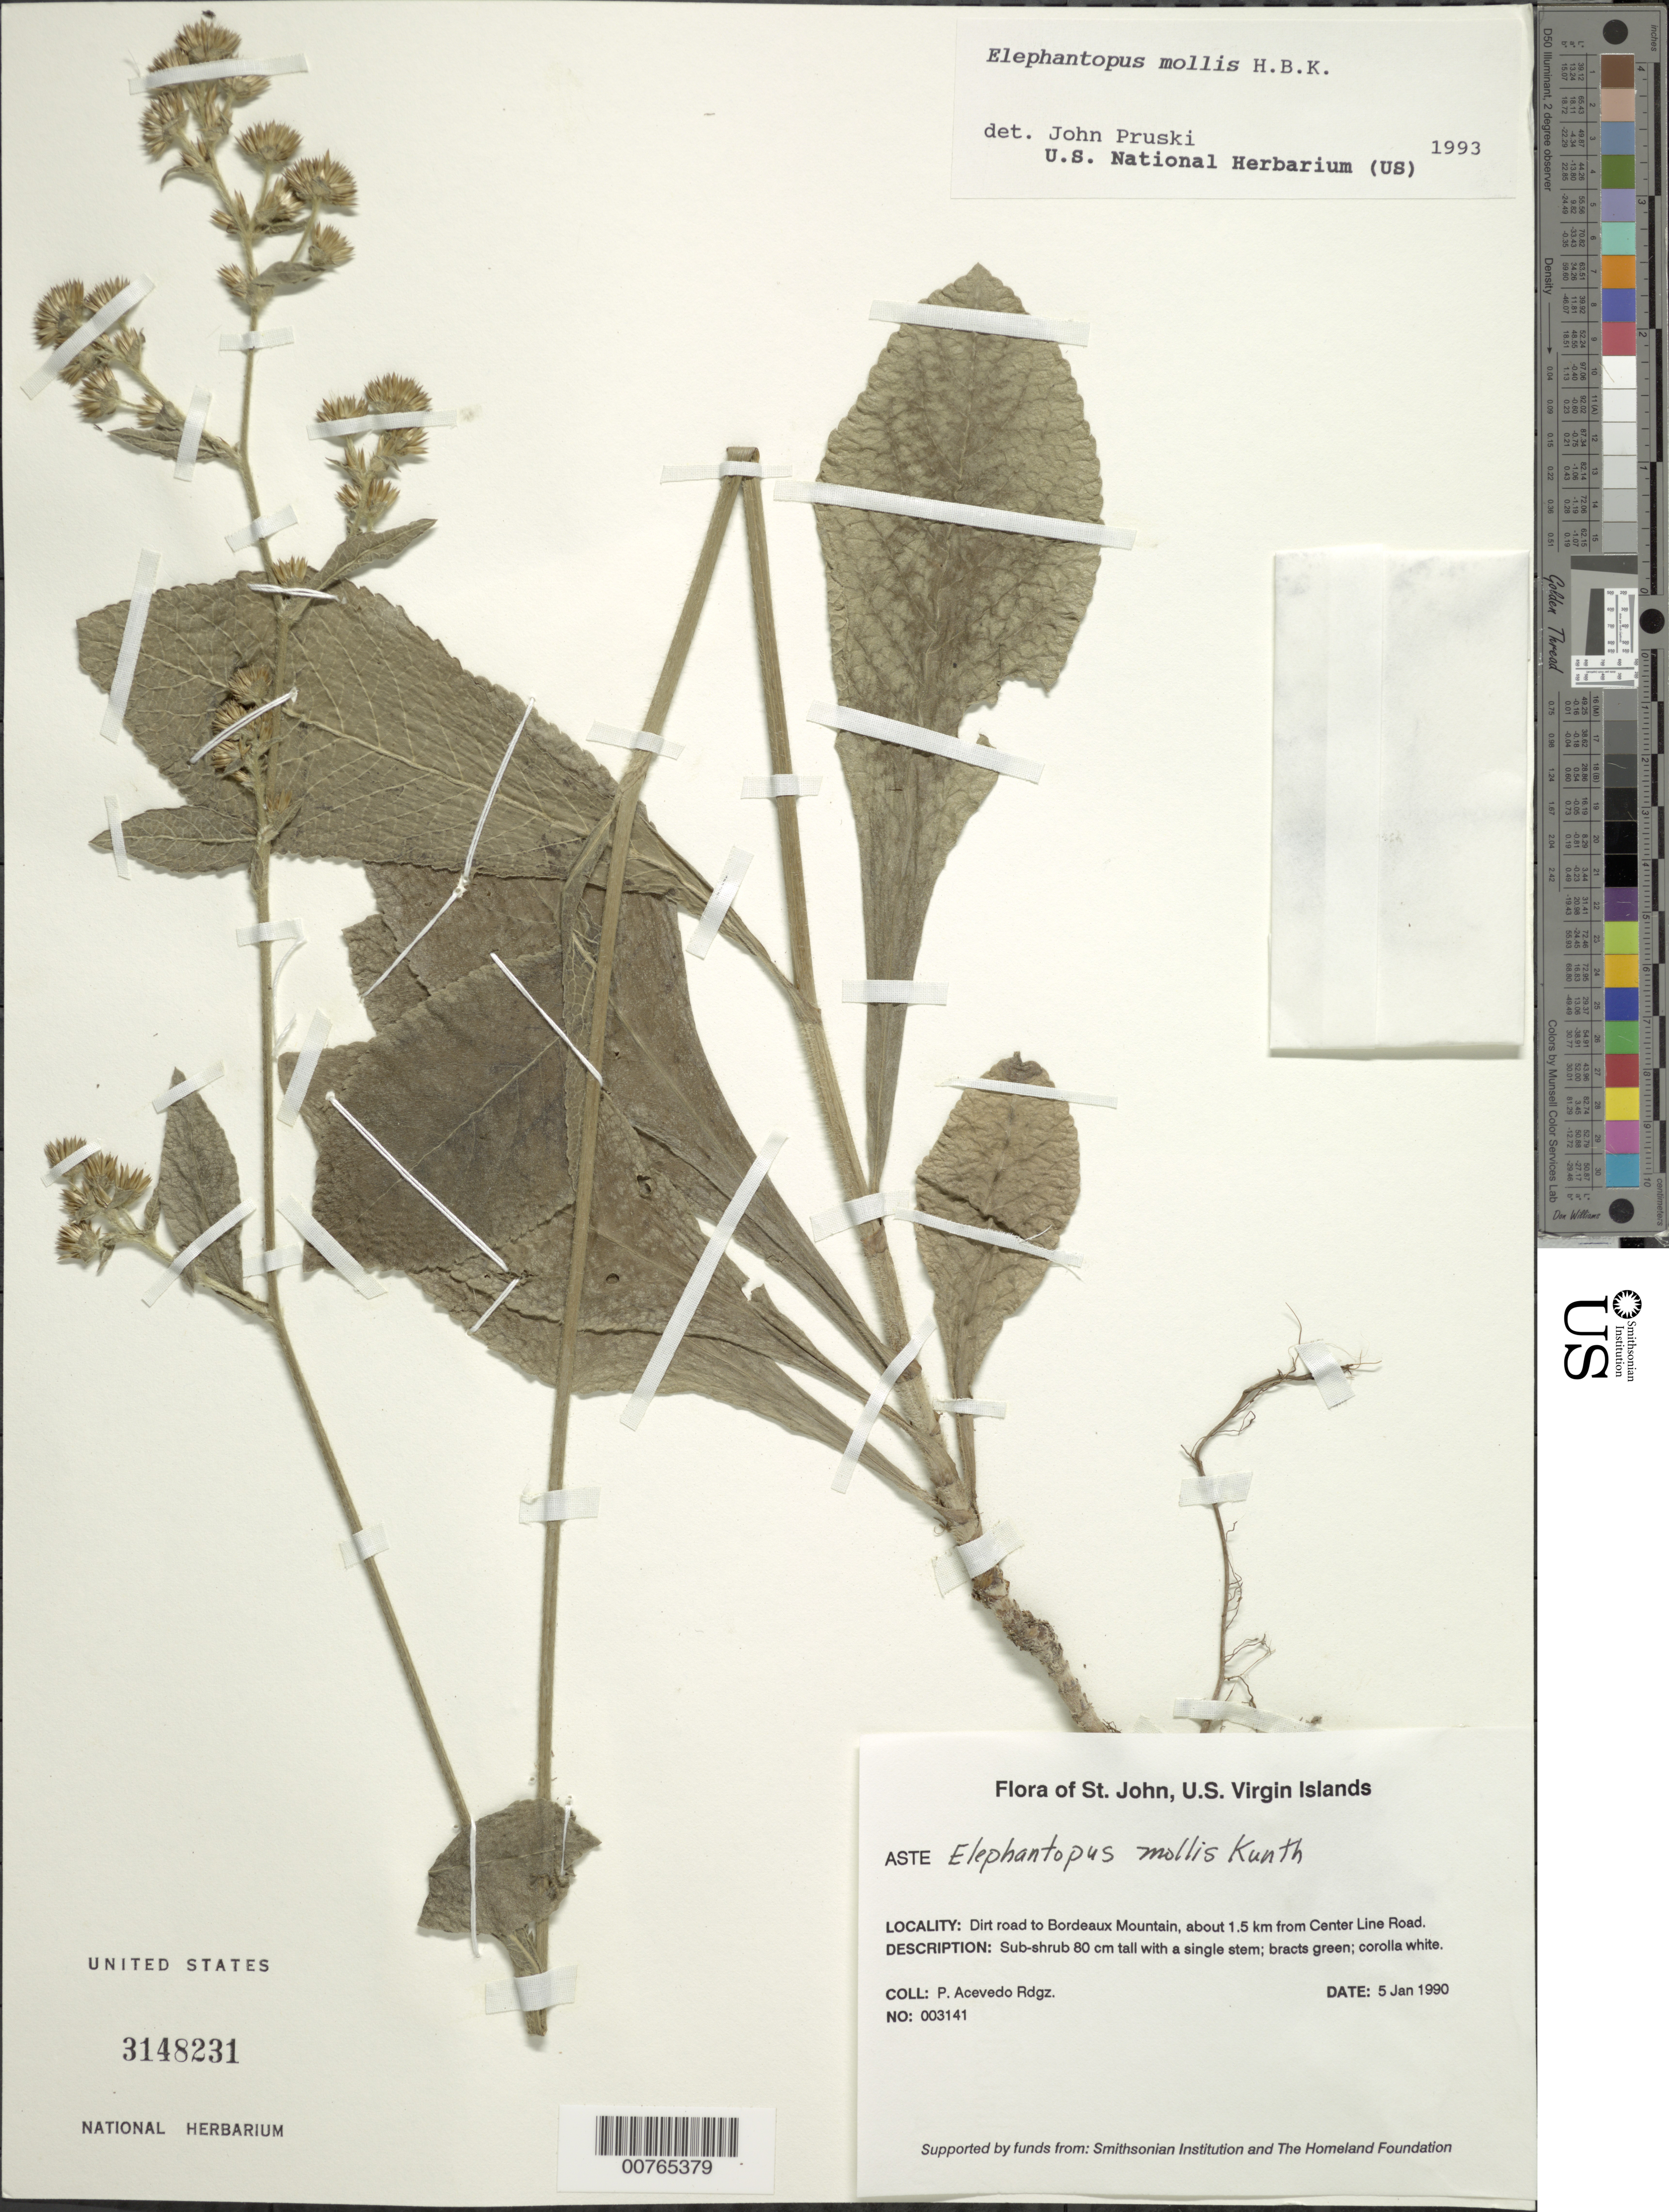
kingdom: Plantae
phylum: Tracheophyta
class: Magnoliopsida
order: Asterales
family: Asteraceae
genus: Elephantopus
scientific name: Elephantopus mollis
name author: Kunth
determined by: Pruski, J. F.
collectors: P. Acevedo-Rodr.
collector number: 3141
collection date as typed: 05 Jan 1990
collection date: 1990-01-05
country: U.S. Virgin Islands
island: St. John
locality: Cruz Bay Quarter; dirt road to Bordeaux Mountain, about 1.5 km from Center Line Road.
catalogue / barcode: US 3148231